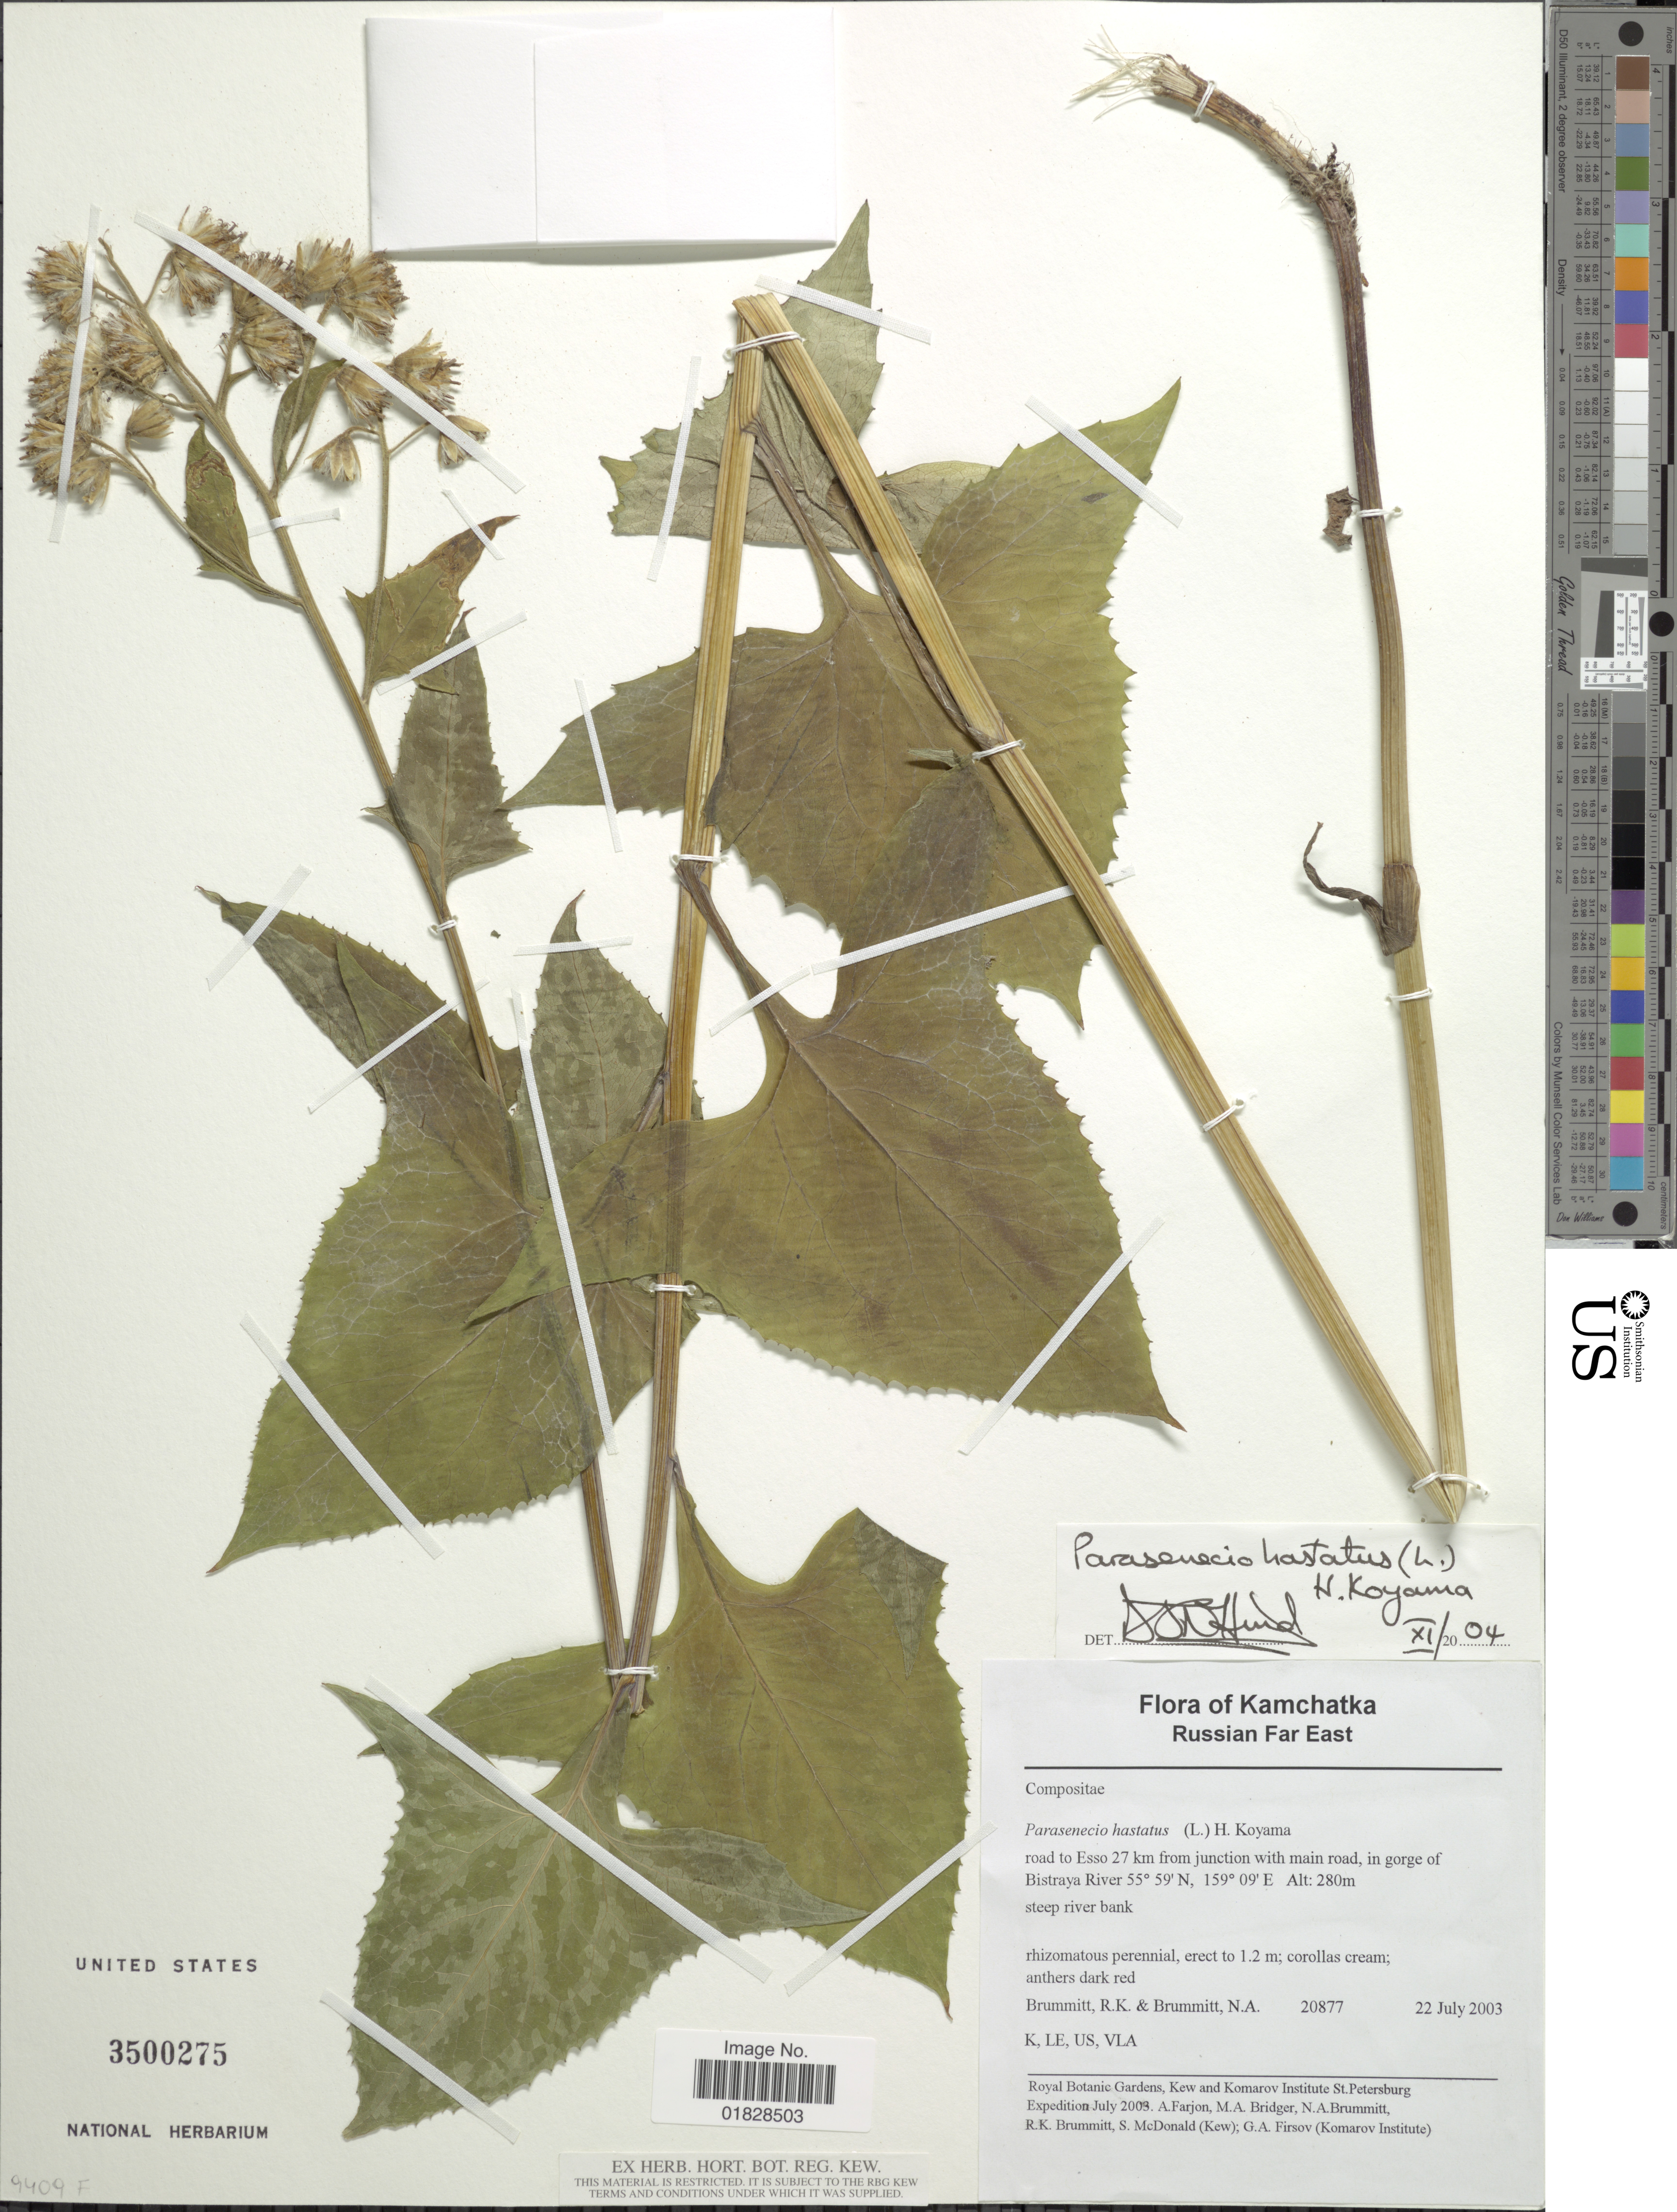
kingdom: Plantae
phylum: Tracheophyta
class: Magnoliopsida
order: Asterales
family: Asteraceae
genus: Parasenecio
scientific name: Parasenecio hastatus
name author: (L.) H. Koyama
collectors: R. K. Brummitt & N. A . Brummitt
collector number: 20877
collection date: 2003-07-22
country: Russian Federation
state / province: Kamchatka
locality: Russian Far East. Road to Esso 27 km from junction with main road, in gorge in Bistraya River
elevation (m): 280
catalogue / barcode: US 3500275